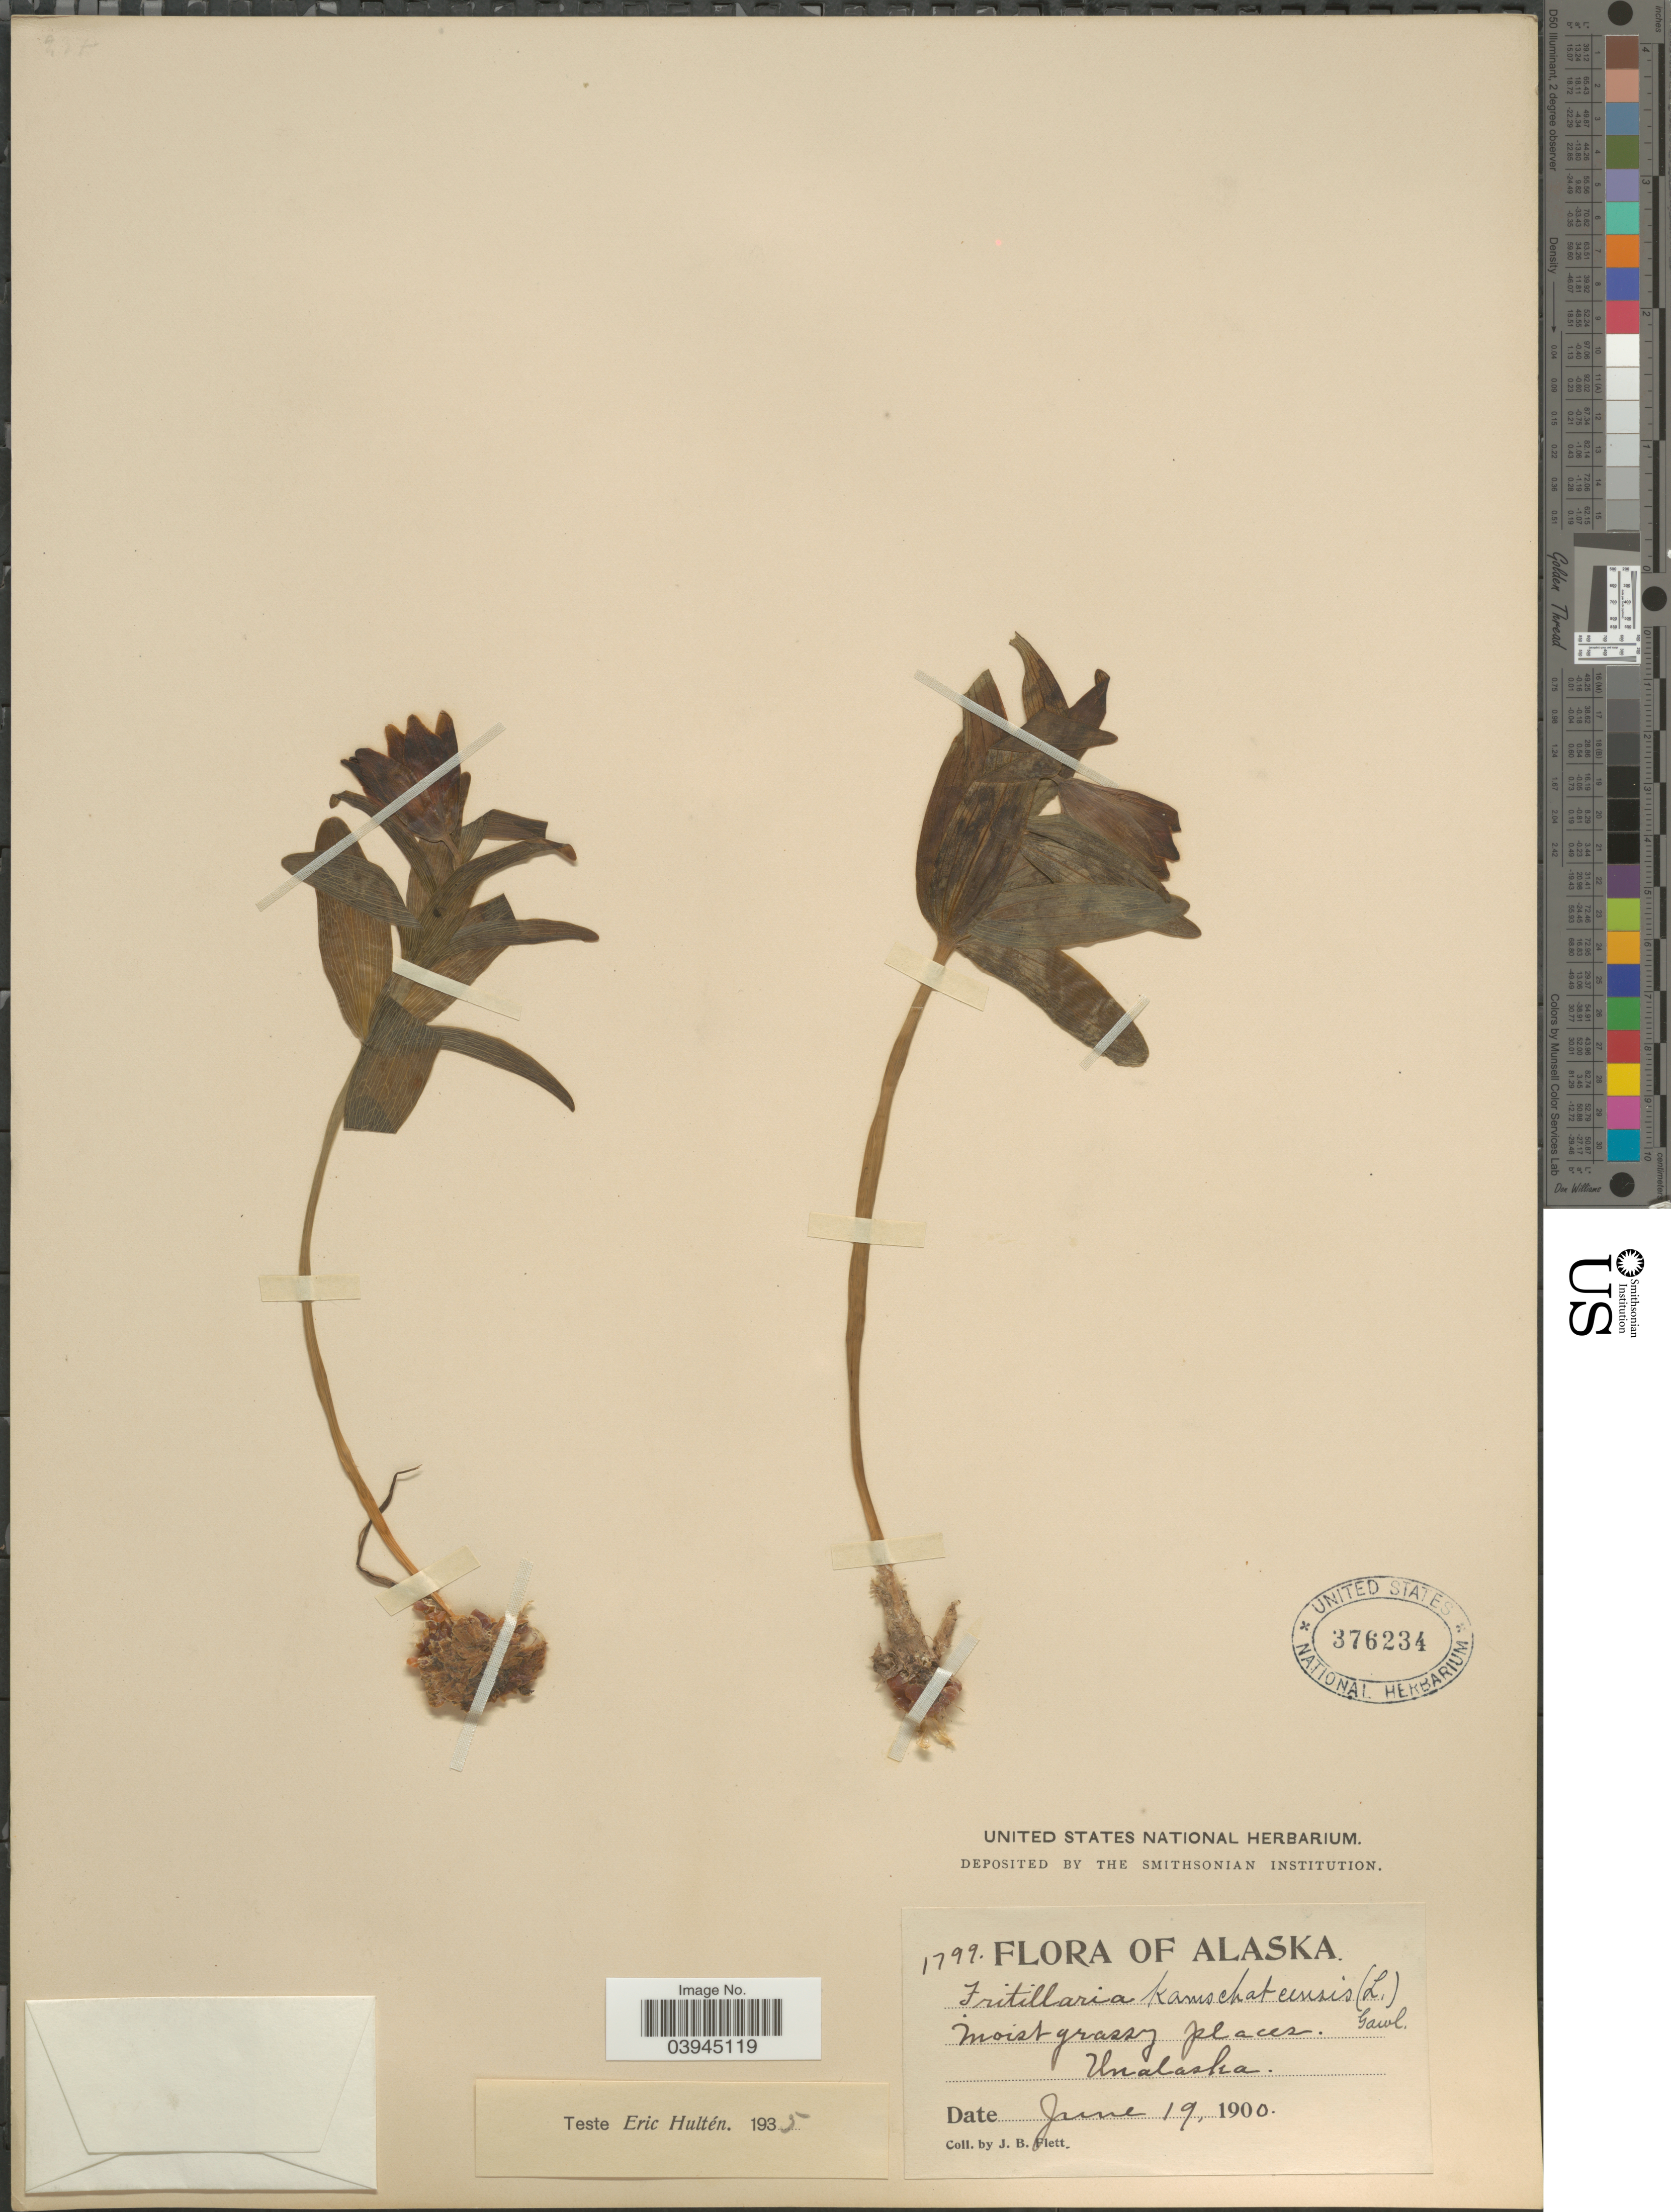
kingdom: Plantae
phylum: Tracheophyta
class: Liliopsida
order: Liliales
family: Liliaceae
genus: Fritillaria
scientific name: Fritillaria camschatcensis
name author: (L.) Ker Gawl.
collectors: J. Flett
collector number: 1799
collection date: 1900-06-19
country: United States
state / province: Alaska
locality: Moist grassy placer. Unalaska.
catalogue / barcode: US 376234